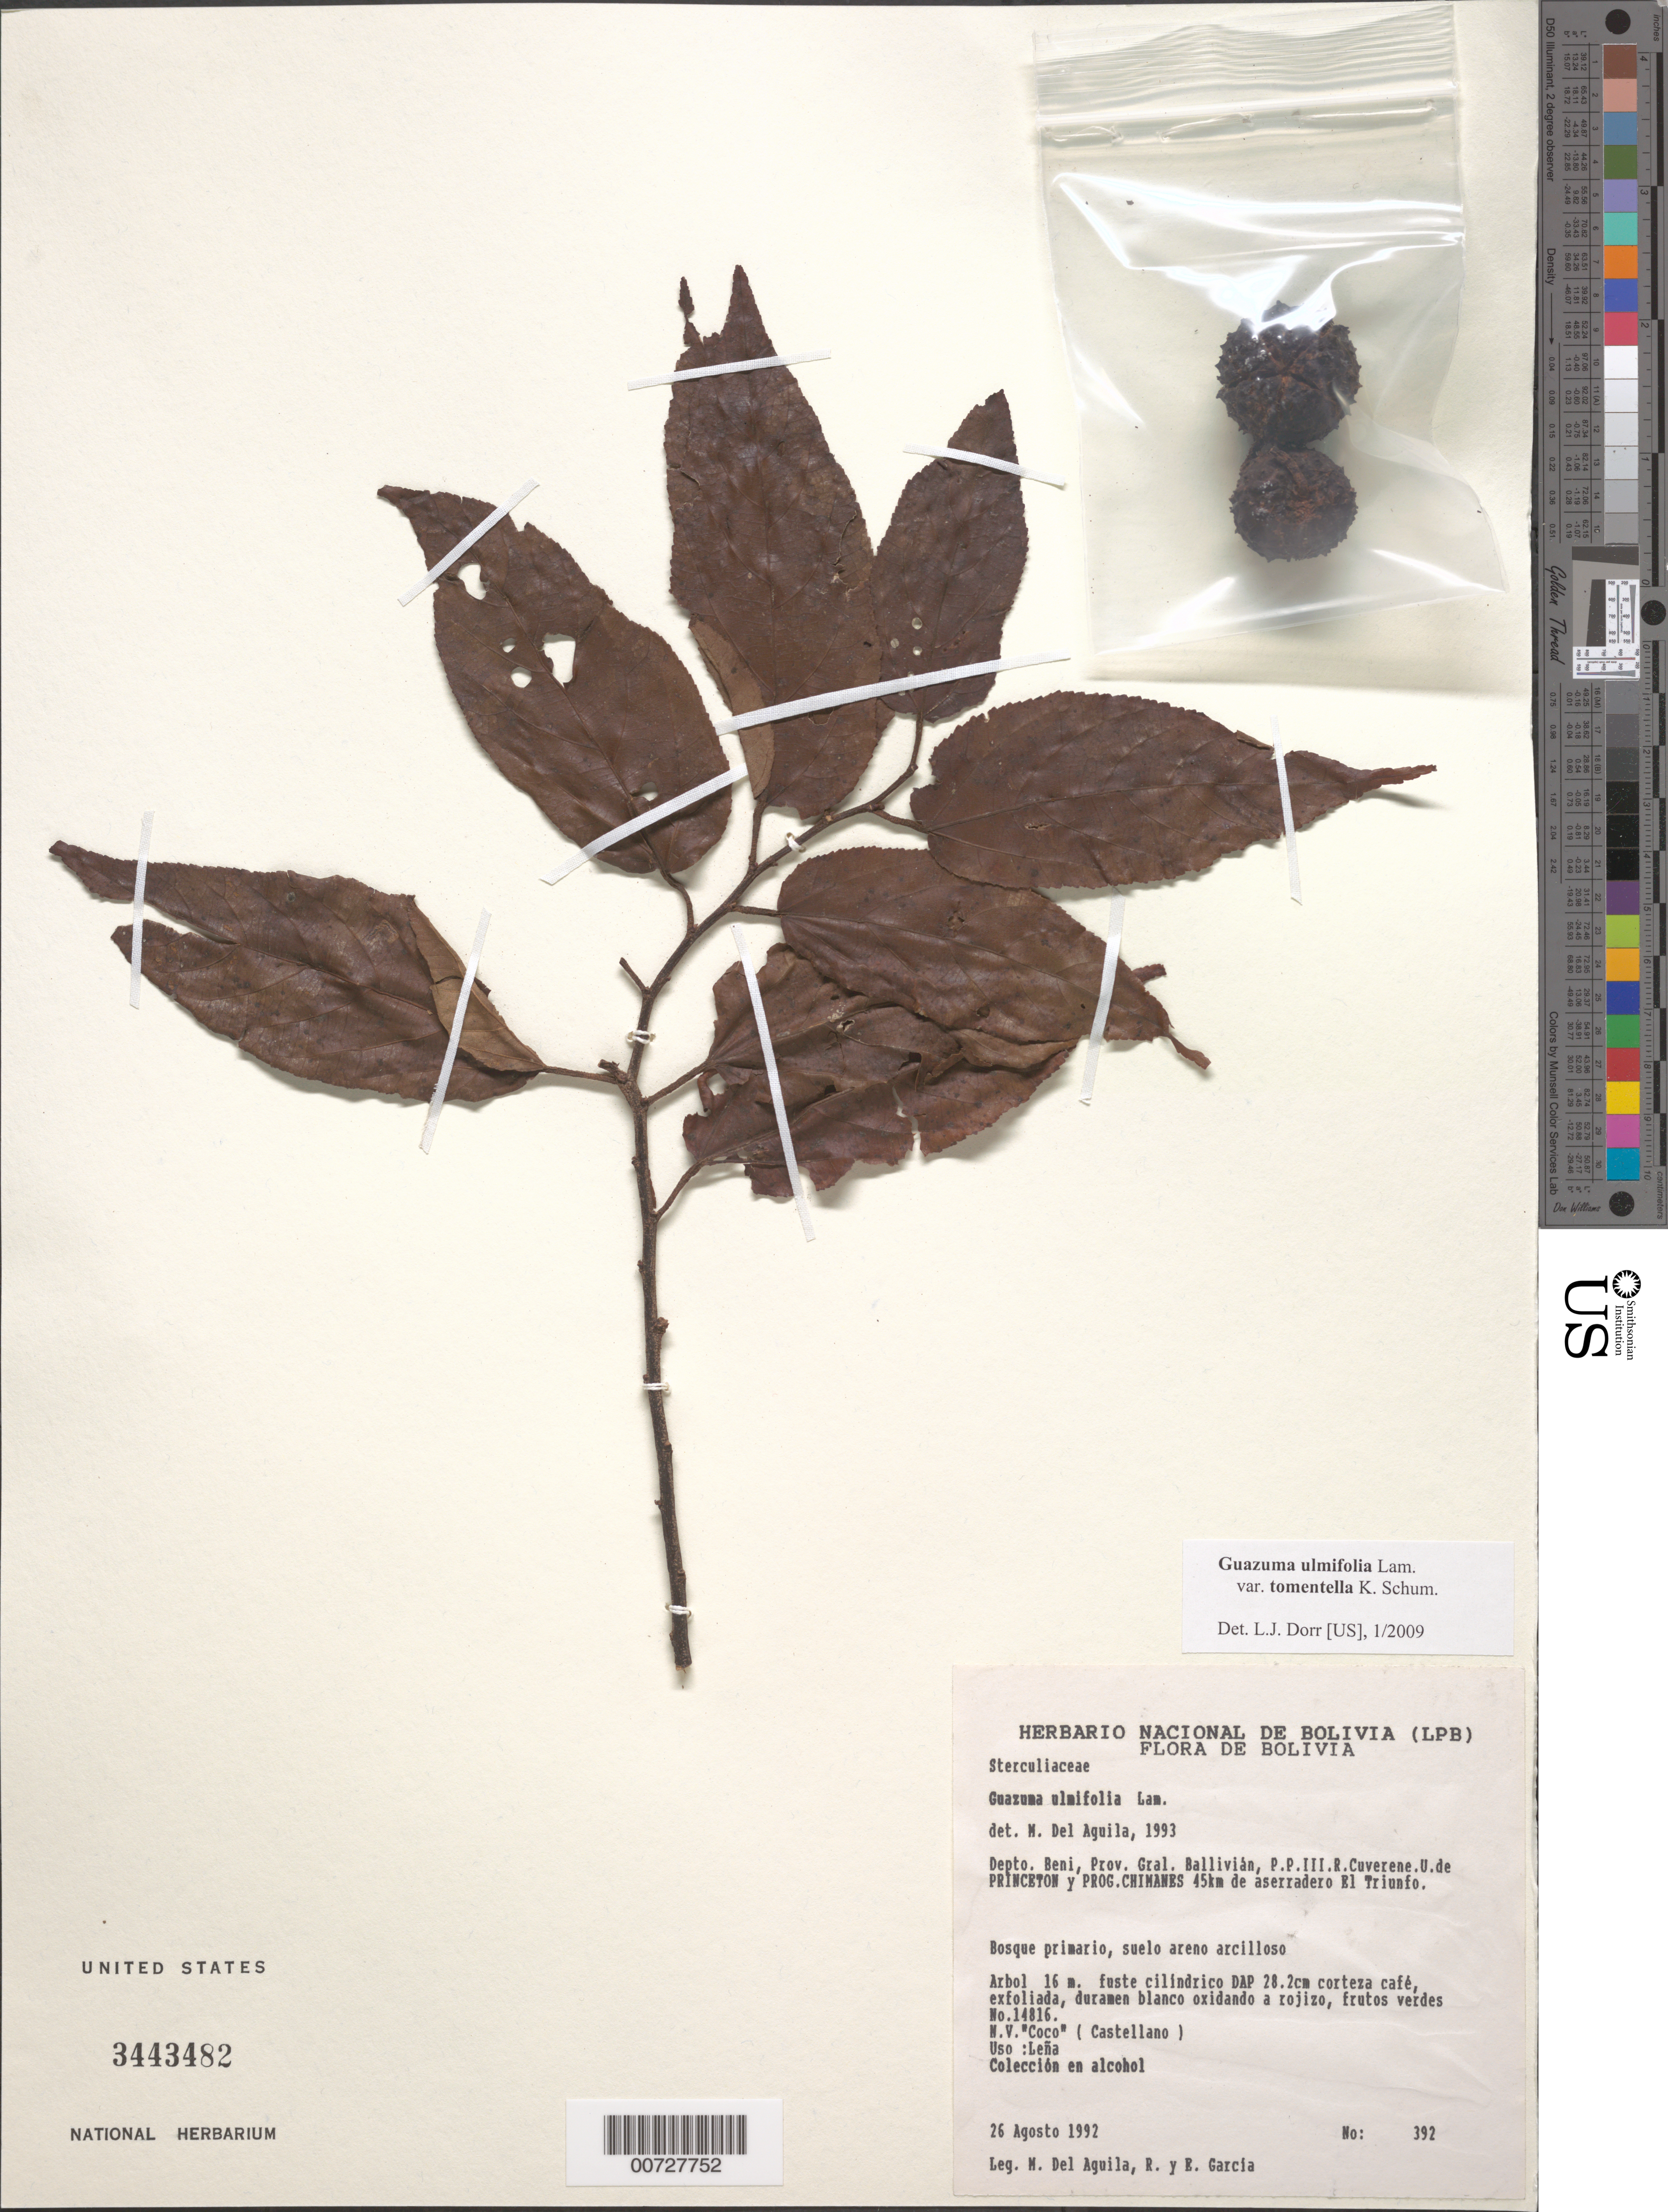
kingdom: Plantae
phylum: Tracheophyta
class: Magnoliopsida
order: Malvales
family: Malvaceae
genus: Guazuma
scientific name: Guazuma ulmifolia var. tomentella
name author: K. Schum.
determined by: Dorr, L. J., (BOT), Smithsonian Institution - National Museum of Natural History (UNITED STATES)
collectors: R. M. Del Aguila & E. Garcia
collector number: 392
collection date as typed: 26 Aug 1992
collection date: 1992-08-26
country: Bolivia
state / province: Beni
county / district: Ballivián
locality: P.P. III. R. Cuverene. U. de PRINCETON y PROG. CHIMANES 45 km de aserradero El Triunfo.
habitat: Bosque primario, suelo areno arcilloso.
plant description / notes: Common name: Coco; Common name language: Castellano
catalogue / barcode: US 3443482